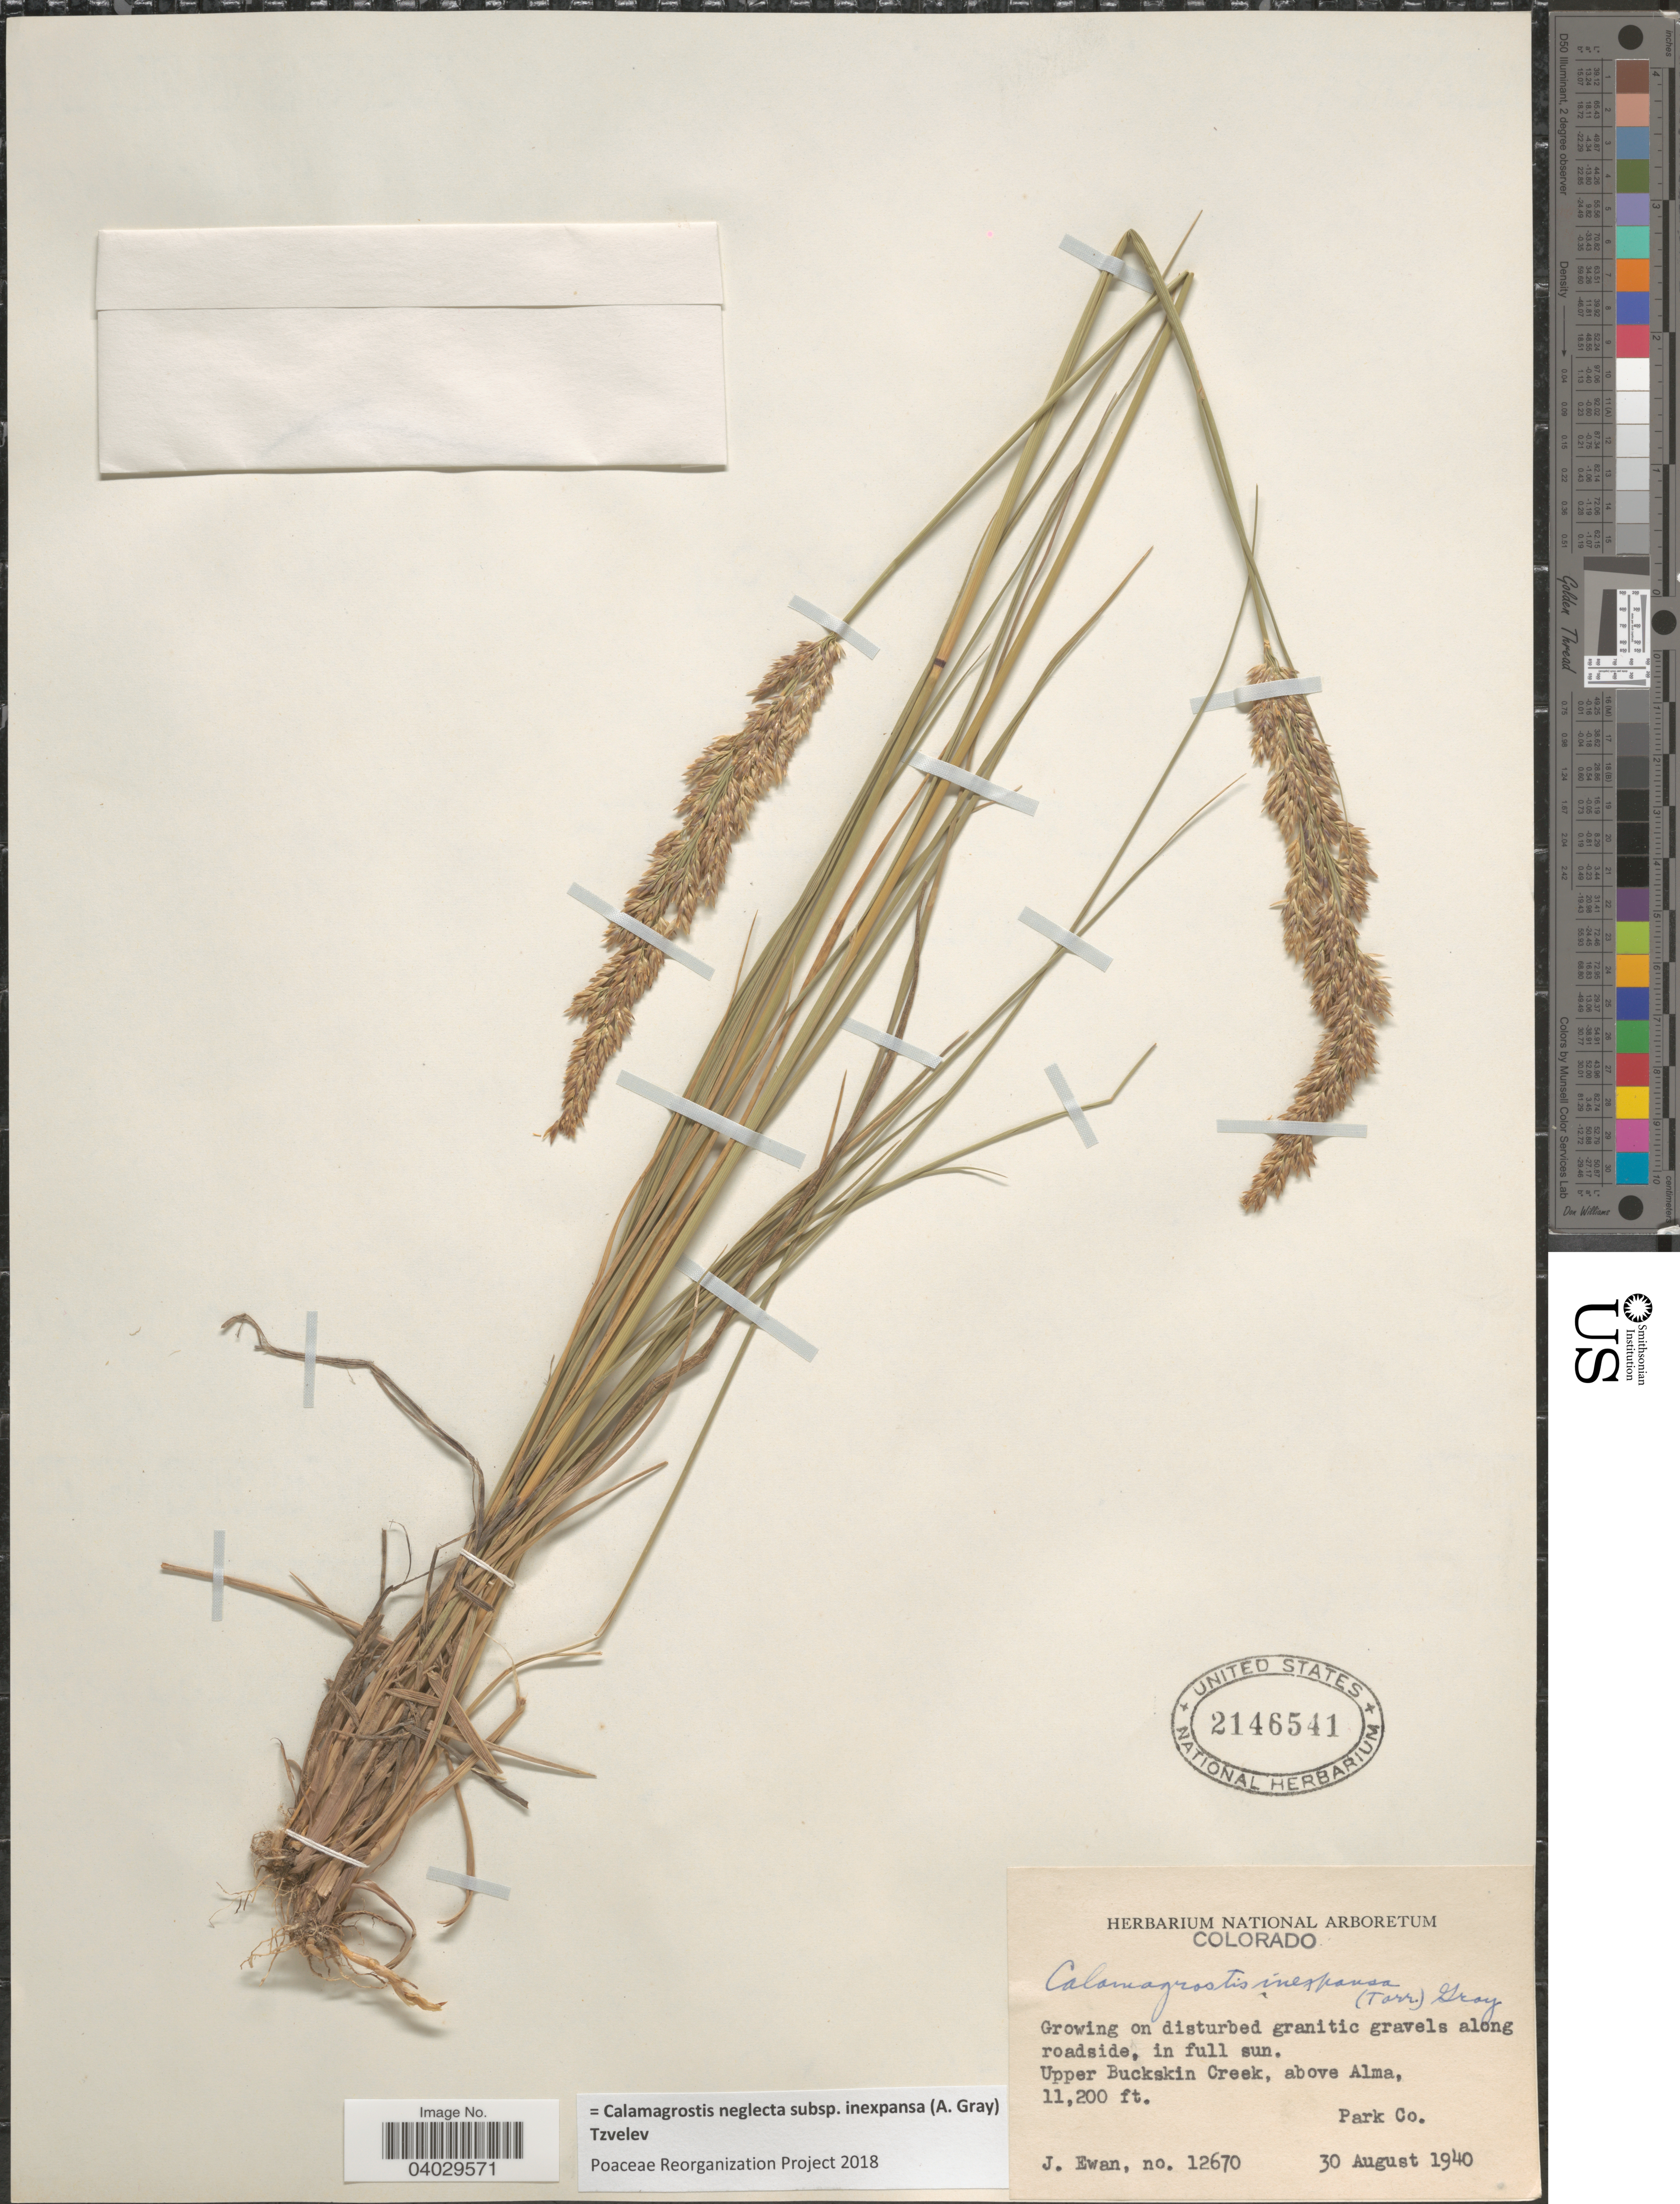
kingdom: Plantae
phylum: Tracheophyta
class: Liliopsida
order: Poales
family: Poaceae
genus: Calamagrostis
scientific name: Calamagrostis neglecta subsp. inexpansa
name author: (A. Gray) Tzvelev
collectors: J. A. Ewan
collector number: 12670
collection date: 1940-08-30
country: United States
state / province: Colorado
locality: Upper Buckskin Creek, above Alma, Park Co.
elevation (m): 3414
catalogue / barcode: US 2146541